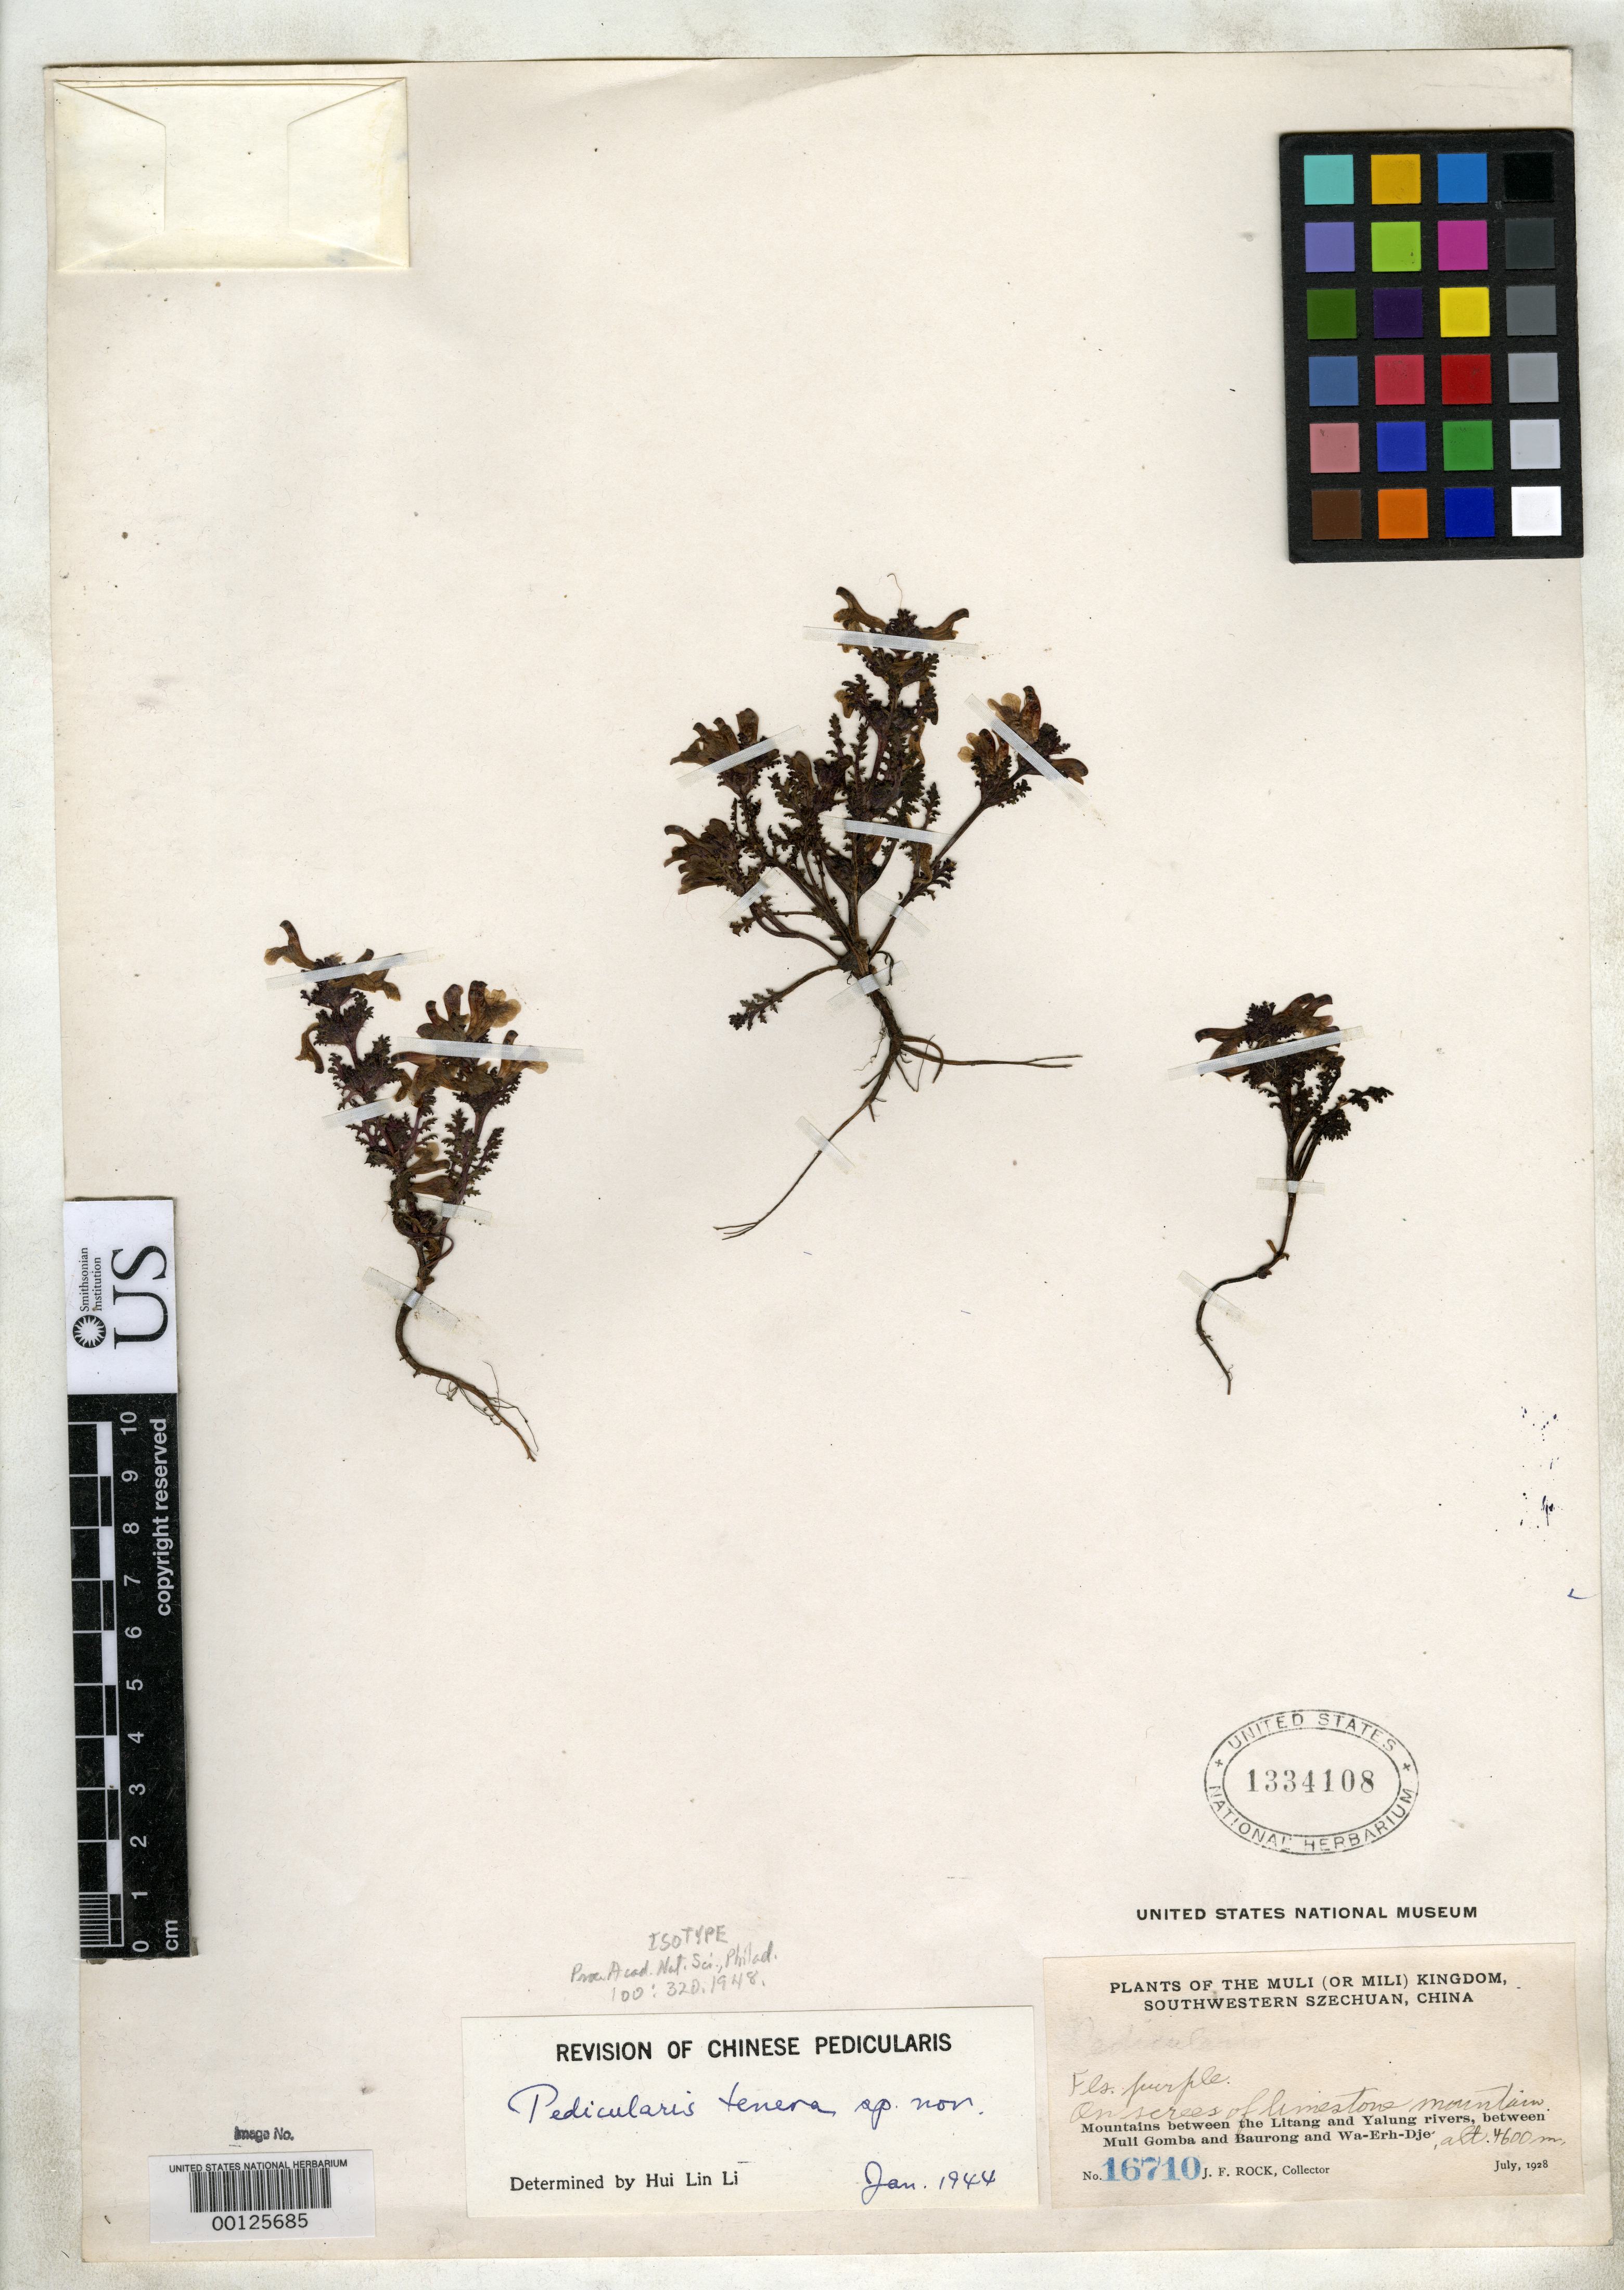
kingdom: Plantae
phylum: Tracheophyta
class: Magnoliopsida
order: Lamiales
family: Orobanchaceae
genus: Pedicularis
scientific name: Pedicularis tenera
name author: H.L. Li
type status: Isotype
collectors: J. F. Rock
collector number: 16710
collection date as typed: Jul 1928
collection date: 1928-07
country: China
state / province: Sichuan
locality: Between Litang and Yalung Rivers.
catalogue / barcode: US 1334108